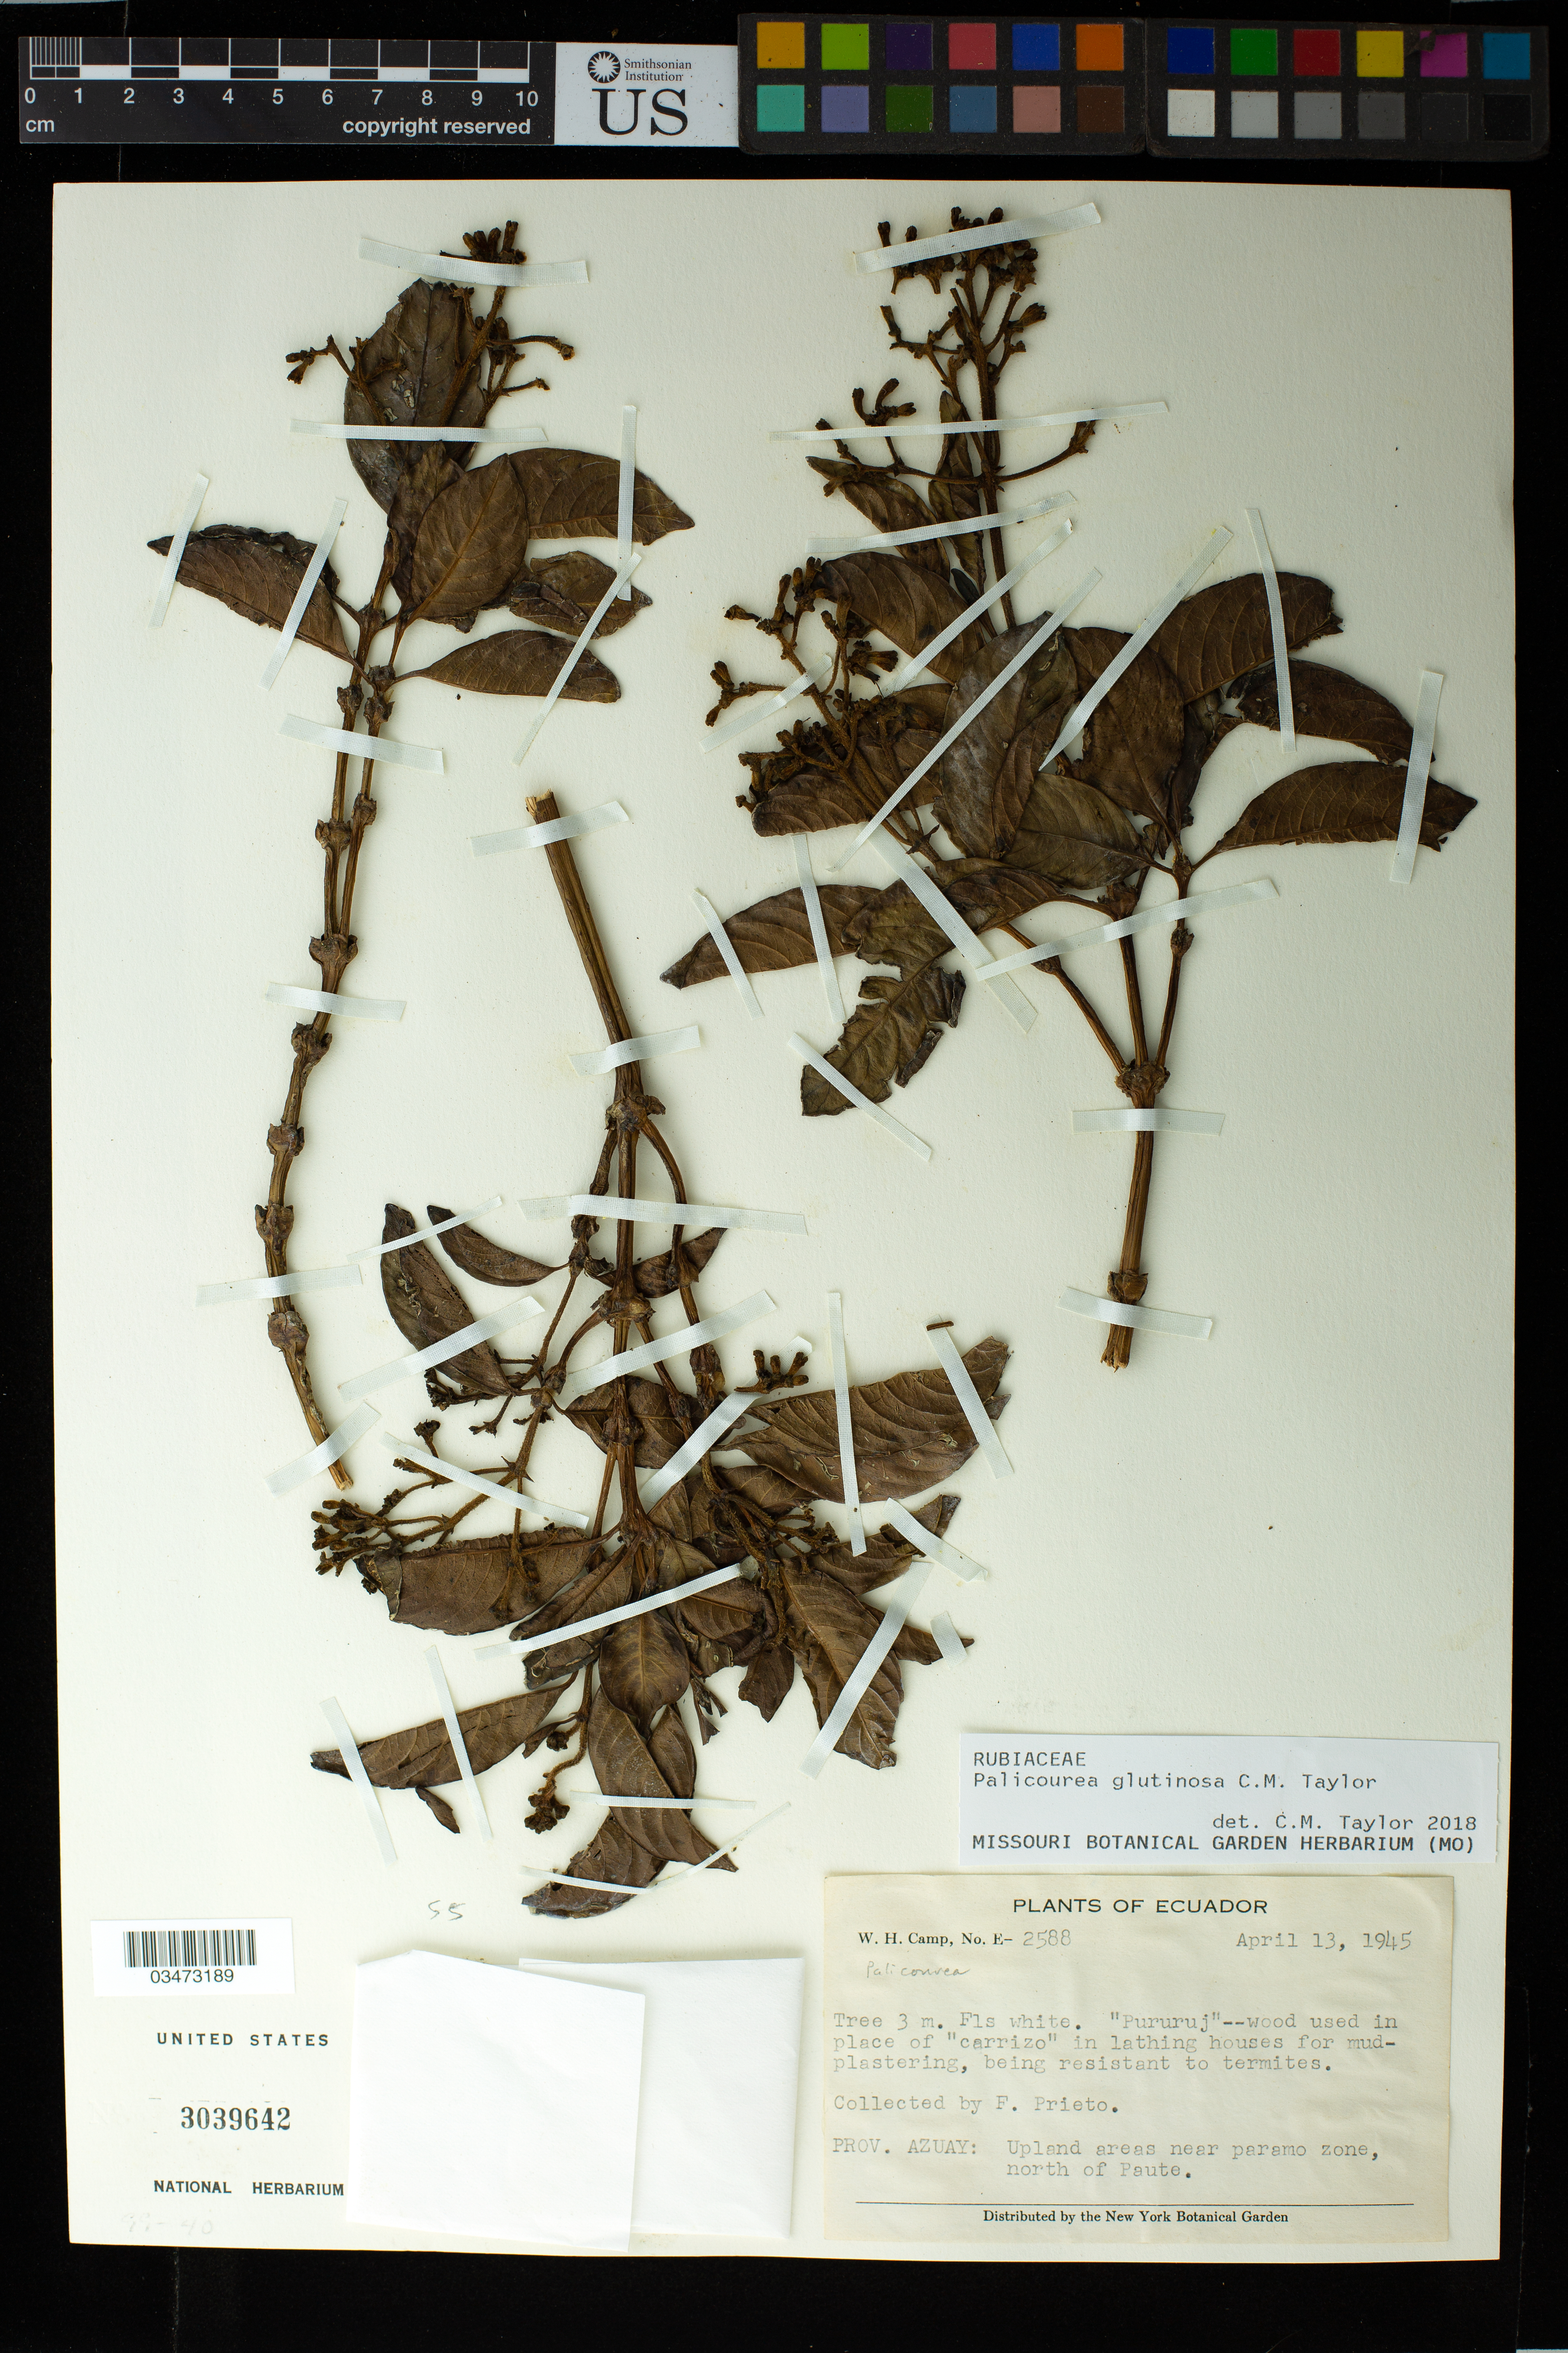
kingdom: Plantae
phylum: Tracheophyta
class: Magnoliopsida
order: Gentianales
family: Rubiaceae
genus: Palicourea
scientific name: Palicourea glutinosa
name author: C.M. Taylor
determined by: Taylor, Charlotte M.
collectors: F. Prieto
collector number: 2588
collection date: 1945-04-13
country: Ecuador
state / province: Azuay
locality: Upland areas near the páramo zone, north of Paute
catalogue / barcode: US 3039642